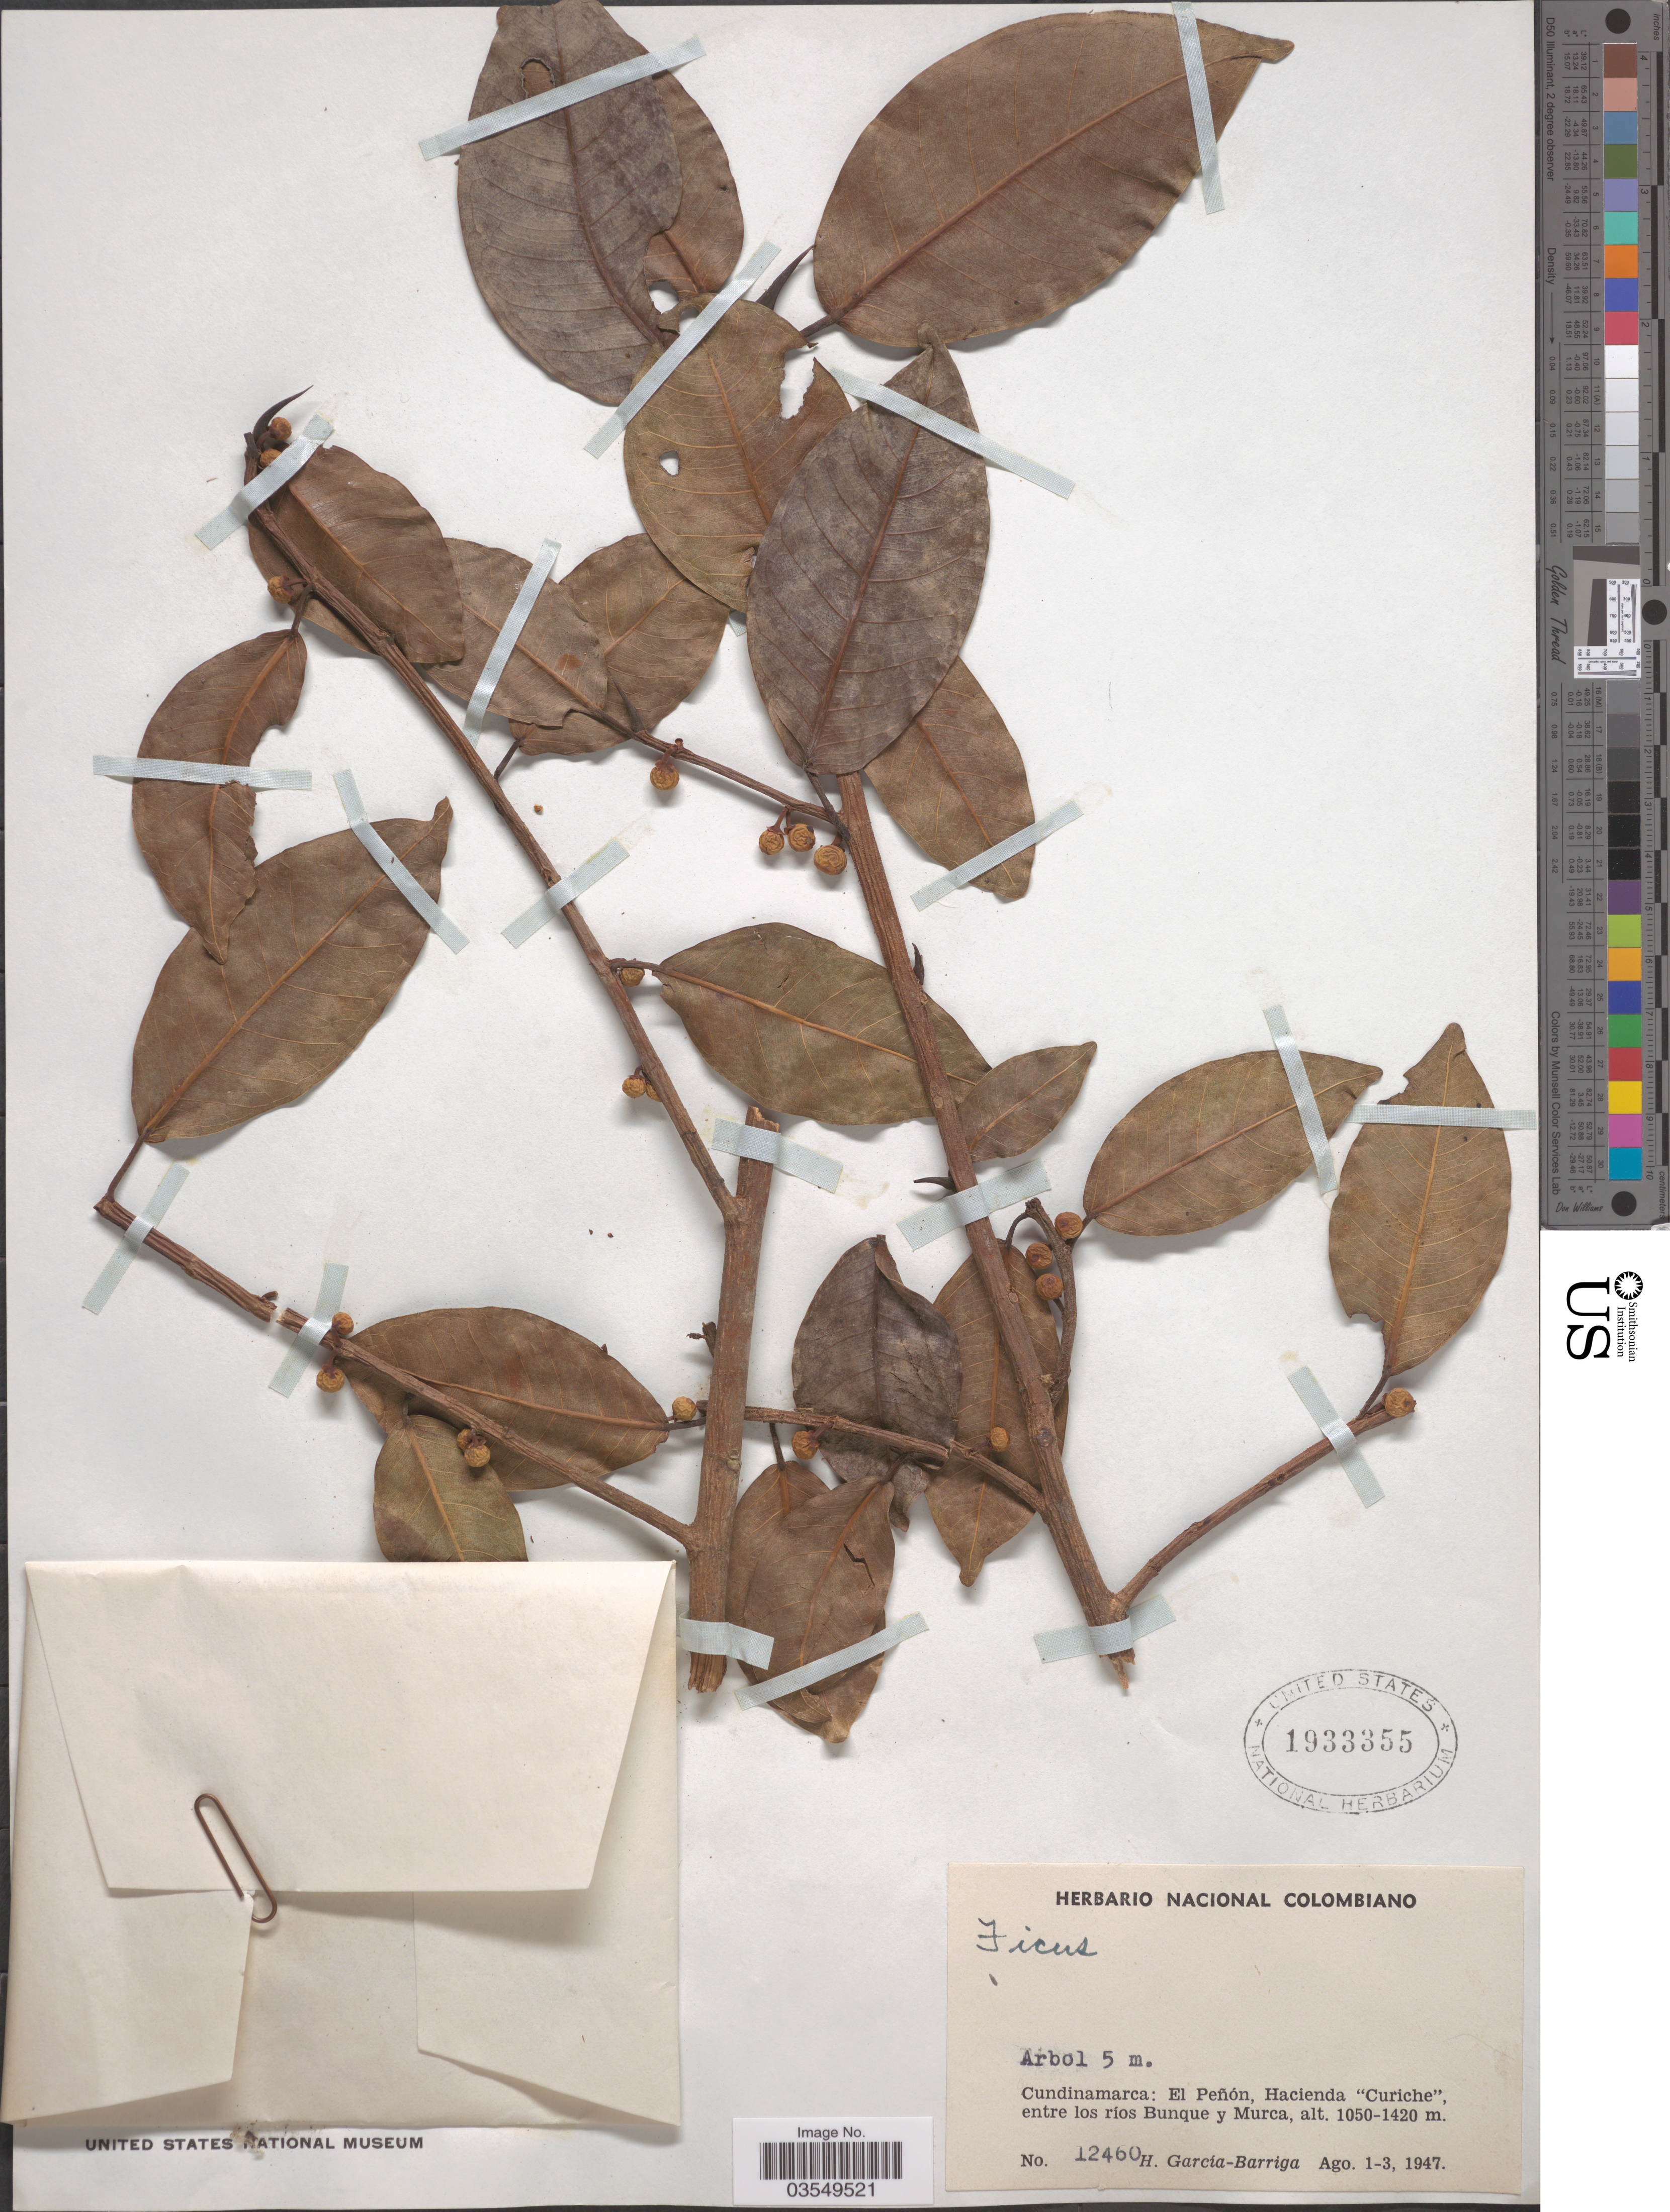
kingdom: Plantae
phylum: Tracheophyta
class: Magnoliopsida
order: Rosales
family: Moraceae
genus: Ficus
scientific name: Ficus andicola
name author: Standl.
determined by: Mitidieri, Nicole, (WIS), University of Wisconsin - Madison (UNITED STATES)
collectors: H. García Barriga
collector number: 12460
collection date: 1947-08-01/1947-08-03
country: Colombia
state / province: Cundinamarca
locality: El Peñon, Hacienda "Curiche", entre los ríos Bunque y Murca.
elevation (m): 1050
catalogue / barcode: US 1933355